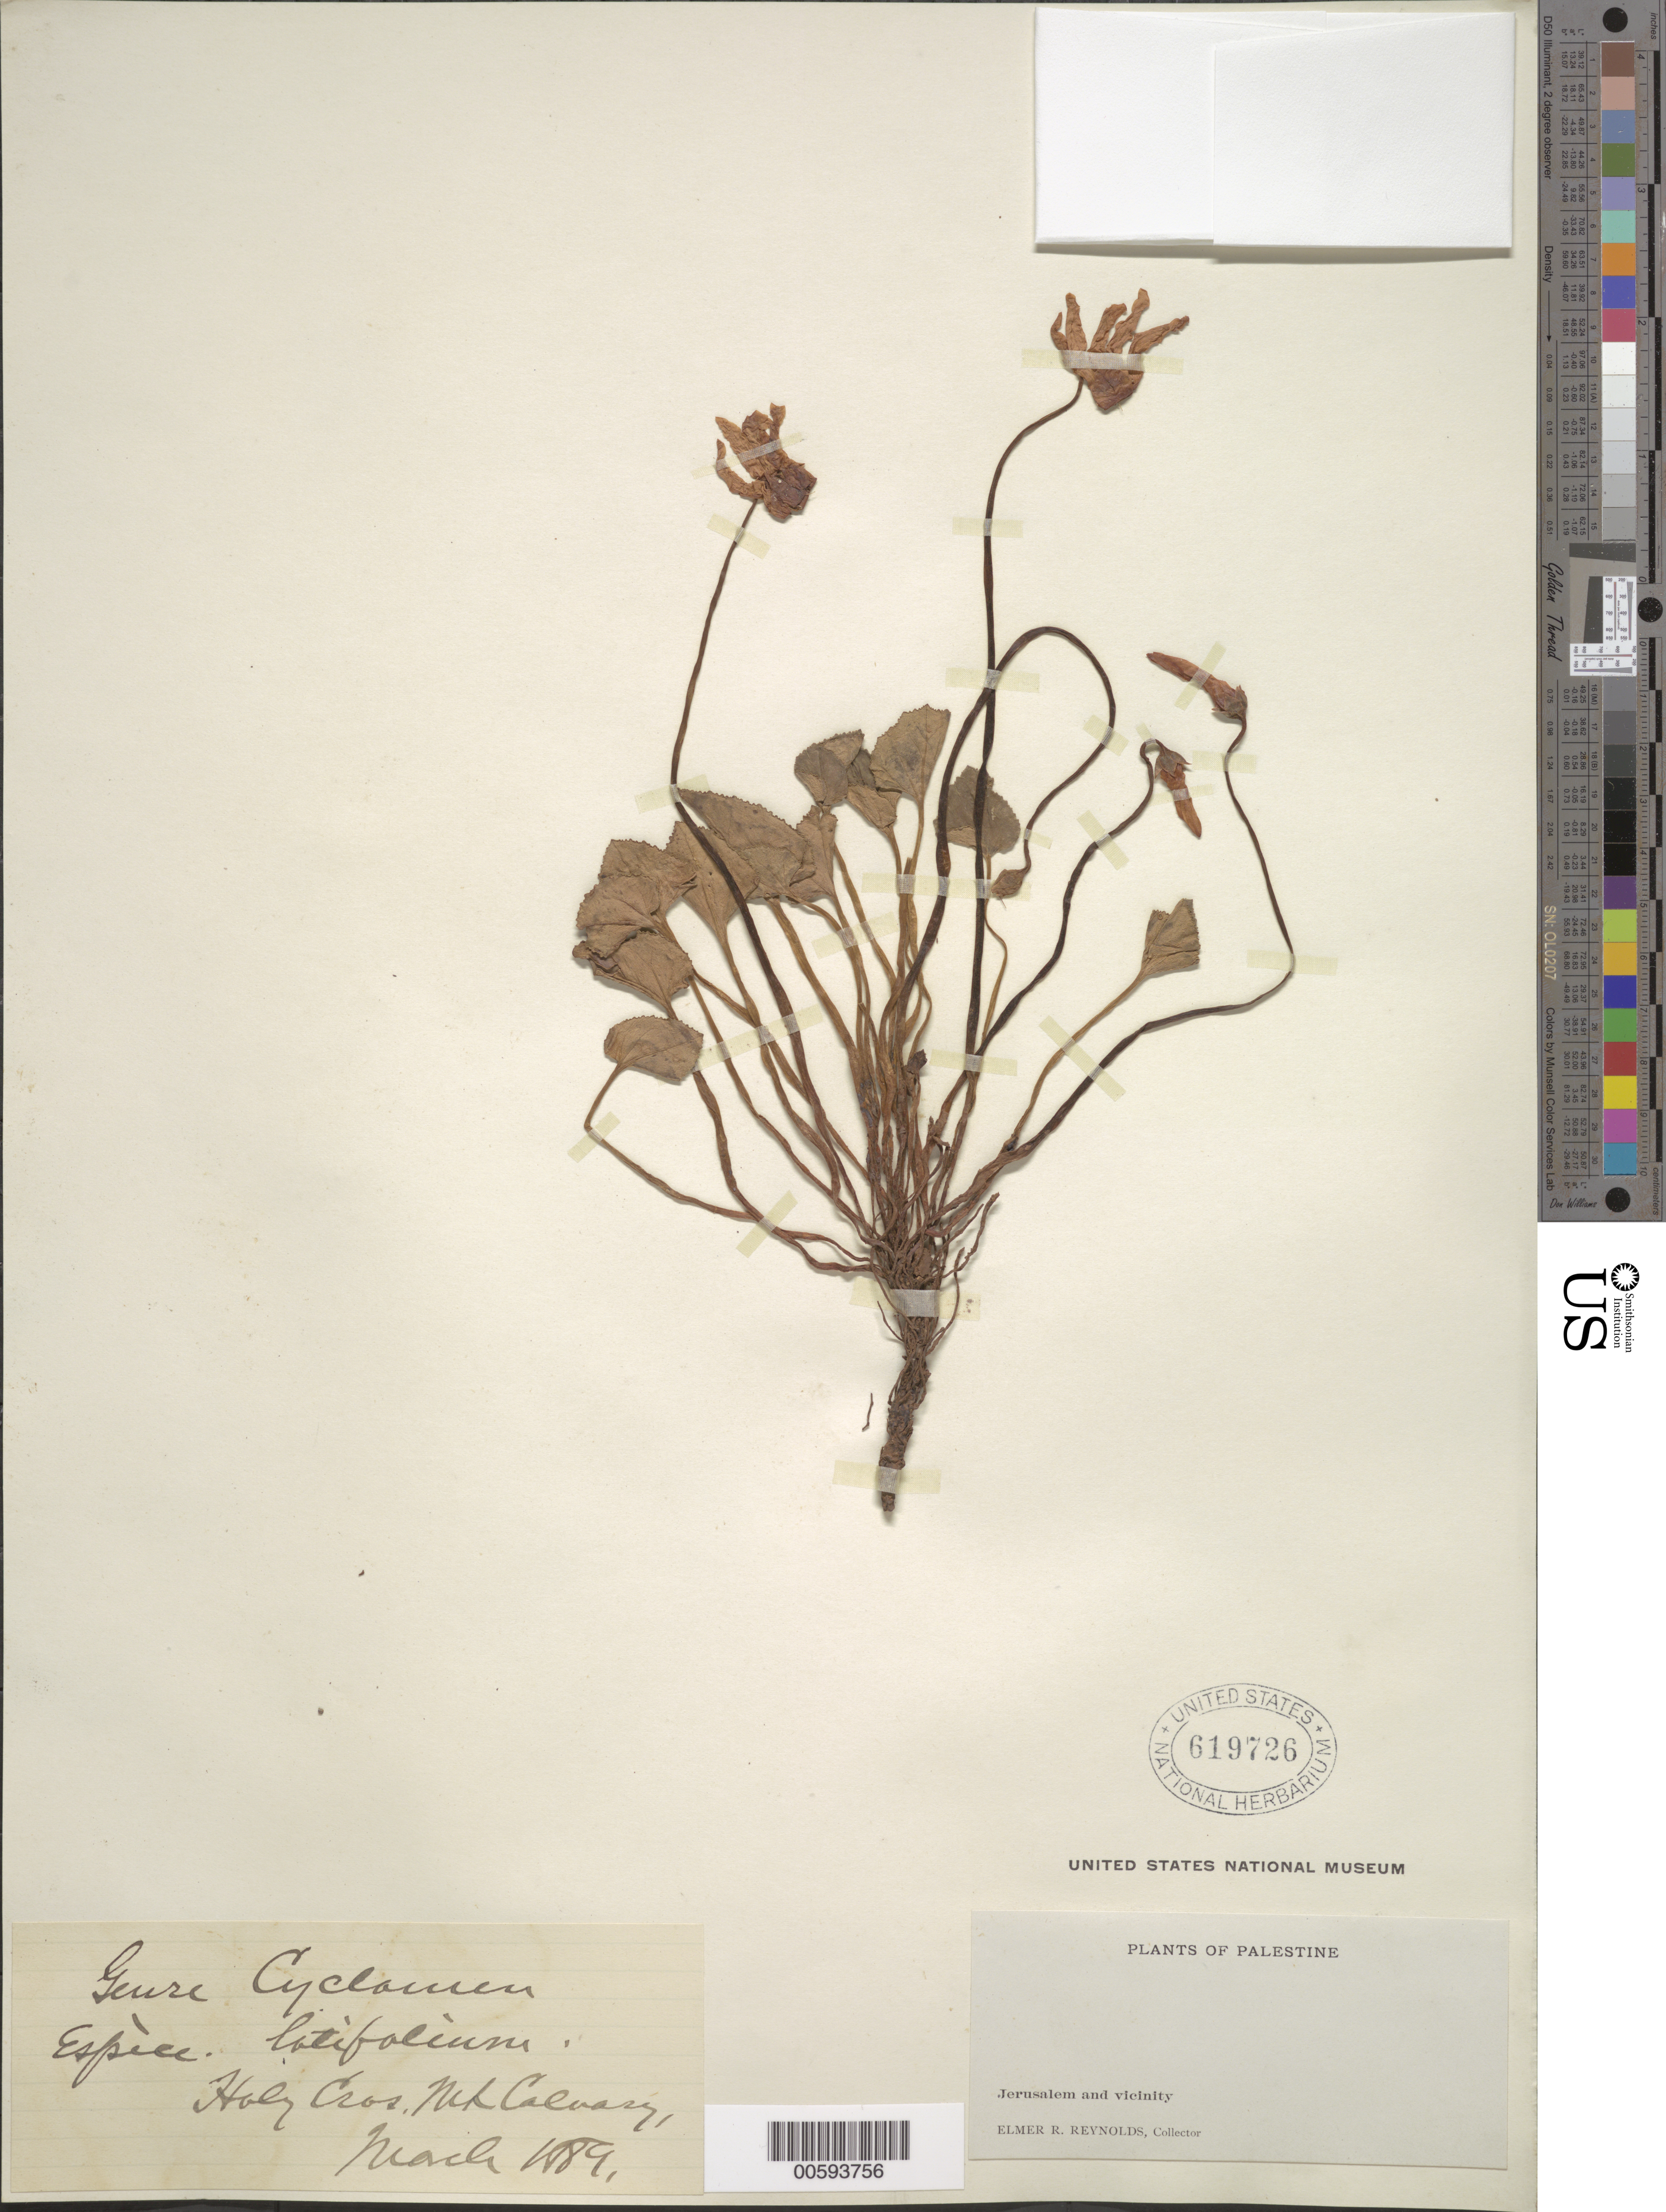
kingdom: Plantae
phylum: Tracheophyta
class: Magnoliopsida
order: Ericales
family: Primulaceae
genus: Cyclamen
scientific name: Cyclamen latifolium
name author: Sibth. & Small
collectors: E. Reynolds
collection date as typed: Mar 1889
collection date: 1889-03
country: Israel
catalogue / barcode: US 619726